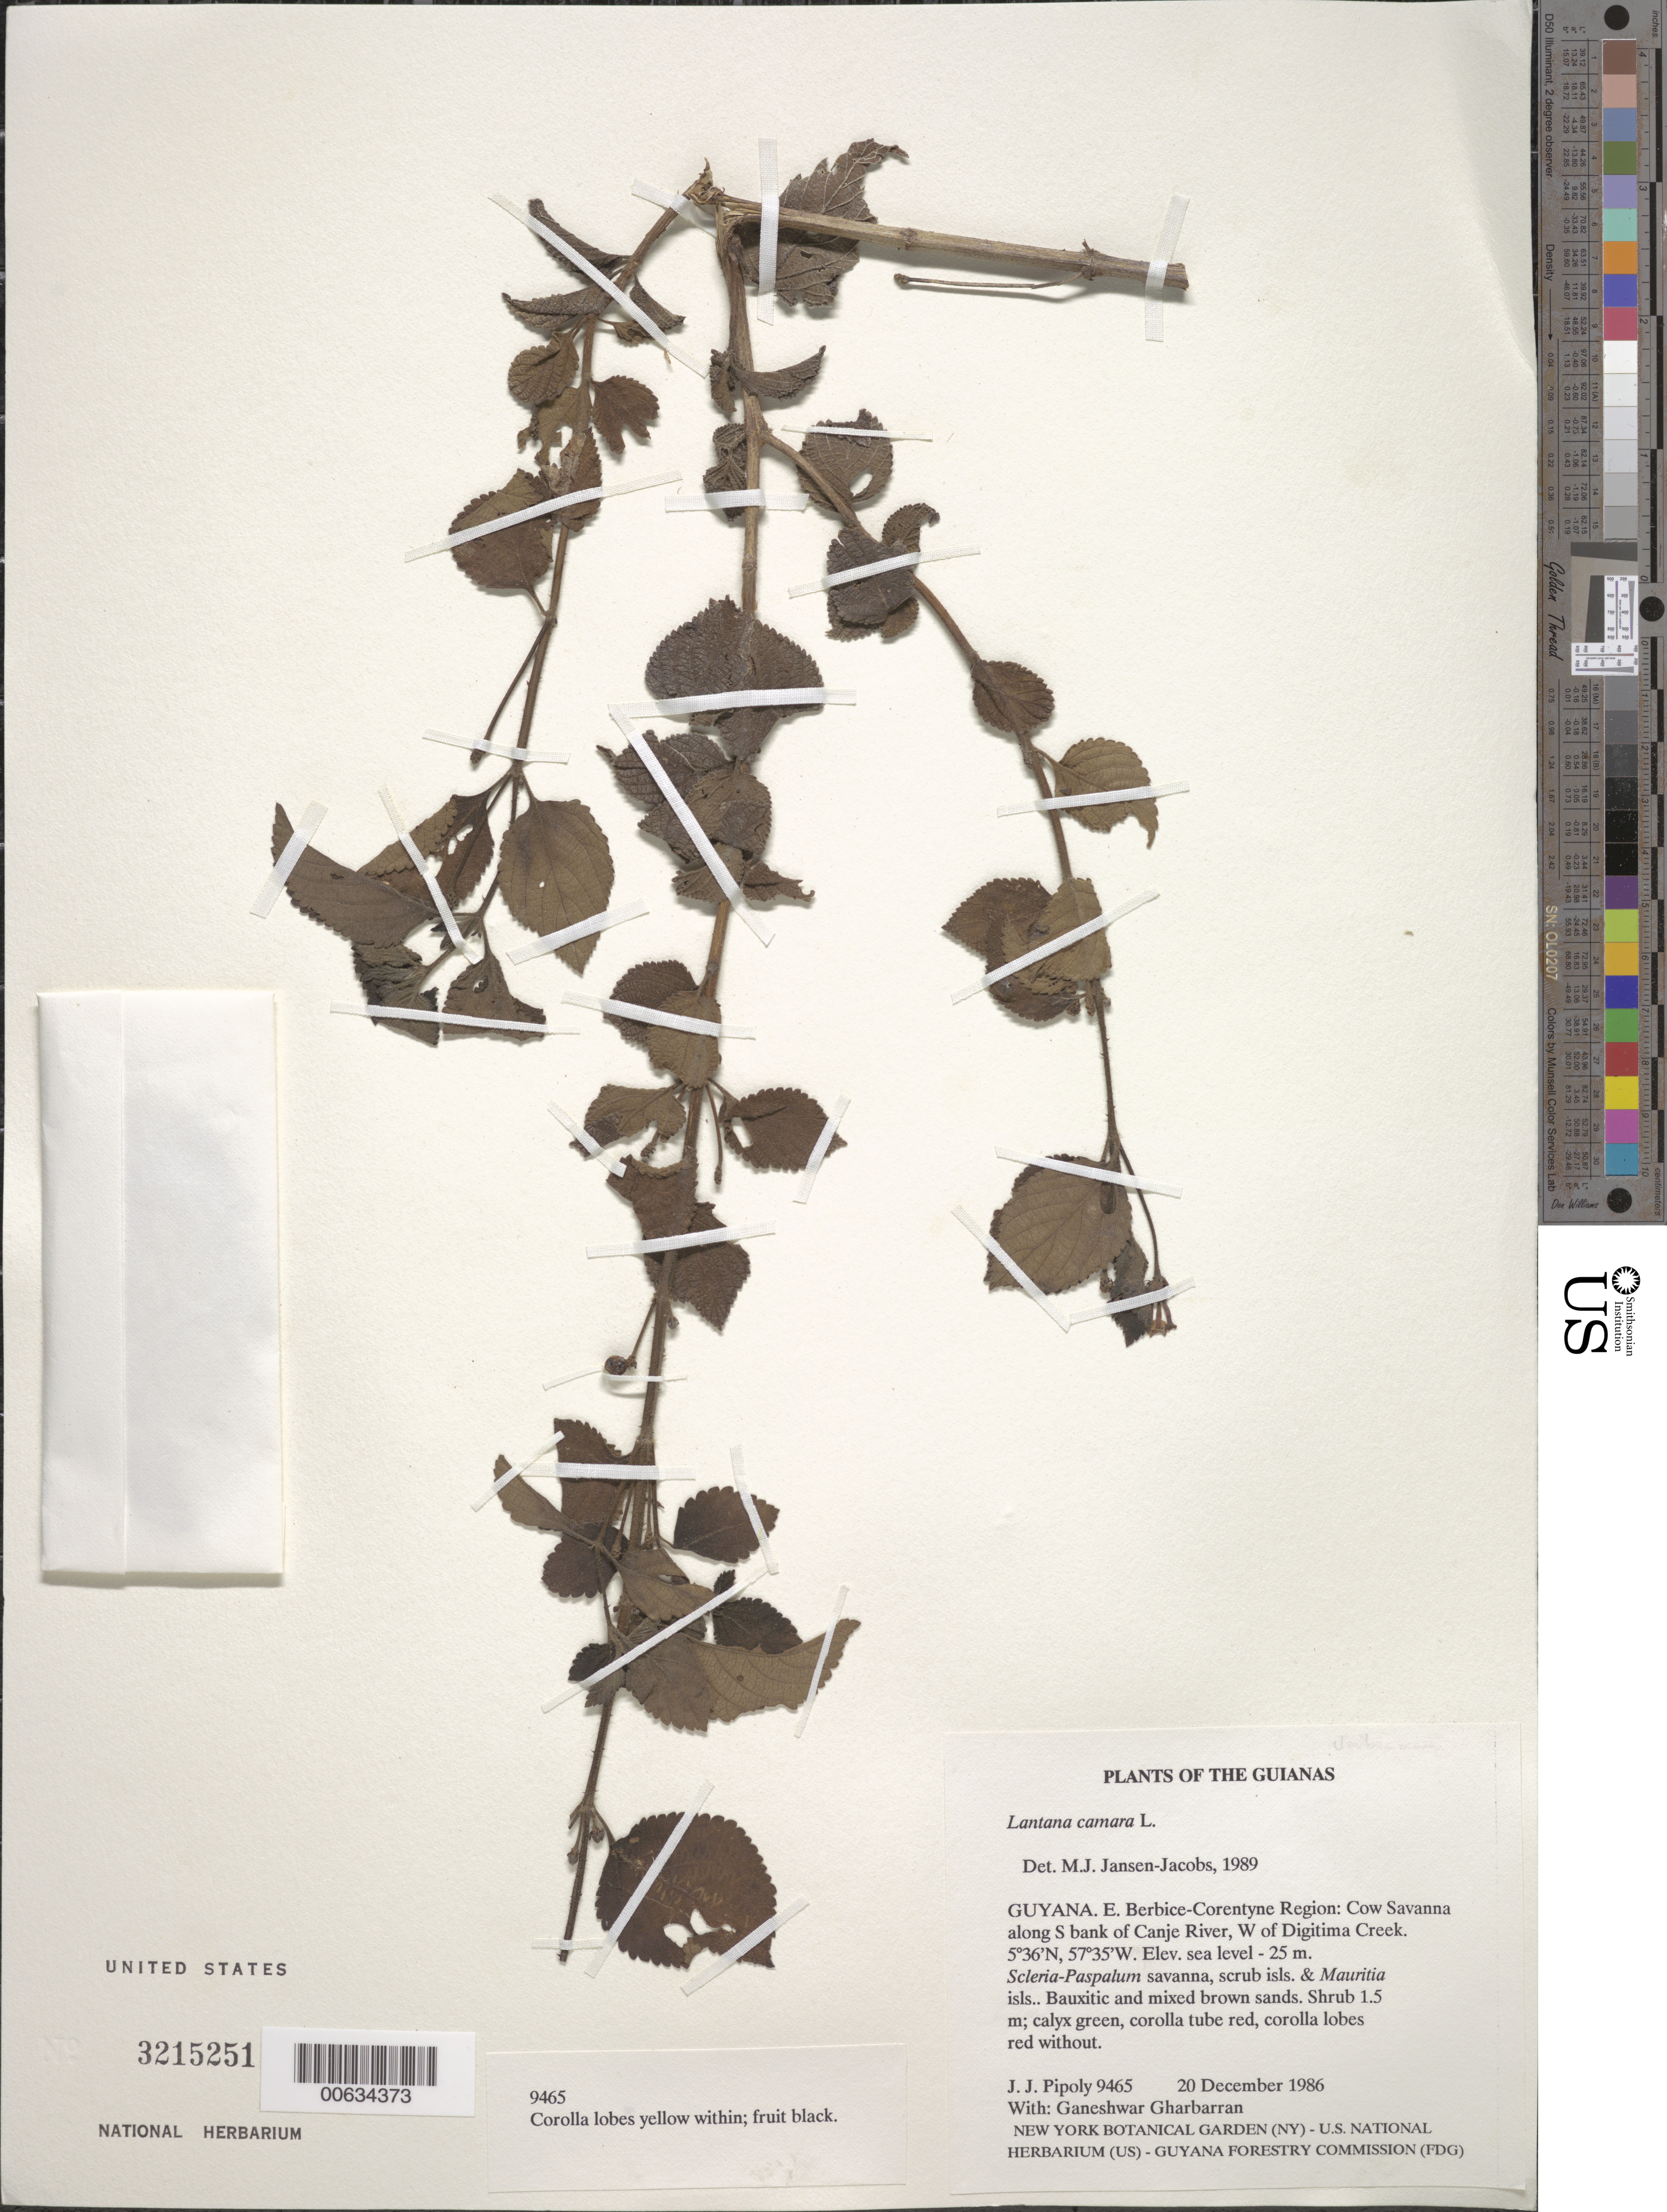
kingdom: Plantae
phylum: Tracheophyta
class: Magnoliopsida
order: Lamiales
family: Verbenaceae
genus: Lantana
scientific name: Lantana camara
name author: L.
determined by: Jansen-Jacobs, M. J., (U), Nationaal Herbarium Nederland, Utrecht University branch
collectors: J. J. Pipoly & G. Gharbarran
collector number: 9465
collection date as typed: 20 December 1986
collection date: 1986-12-20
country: Guyana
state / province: E. Berbice-Corentyne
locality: Cow savanna, along S bank of Canje River, W of Digitima Creek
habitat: Scleria-Paspalum savanna, scrub isls. & Mauritia isls. Bauxitic and mixed brown sands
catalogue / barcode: US 3215251